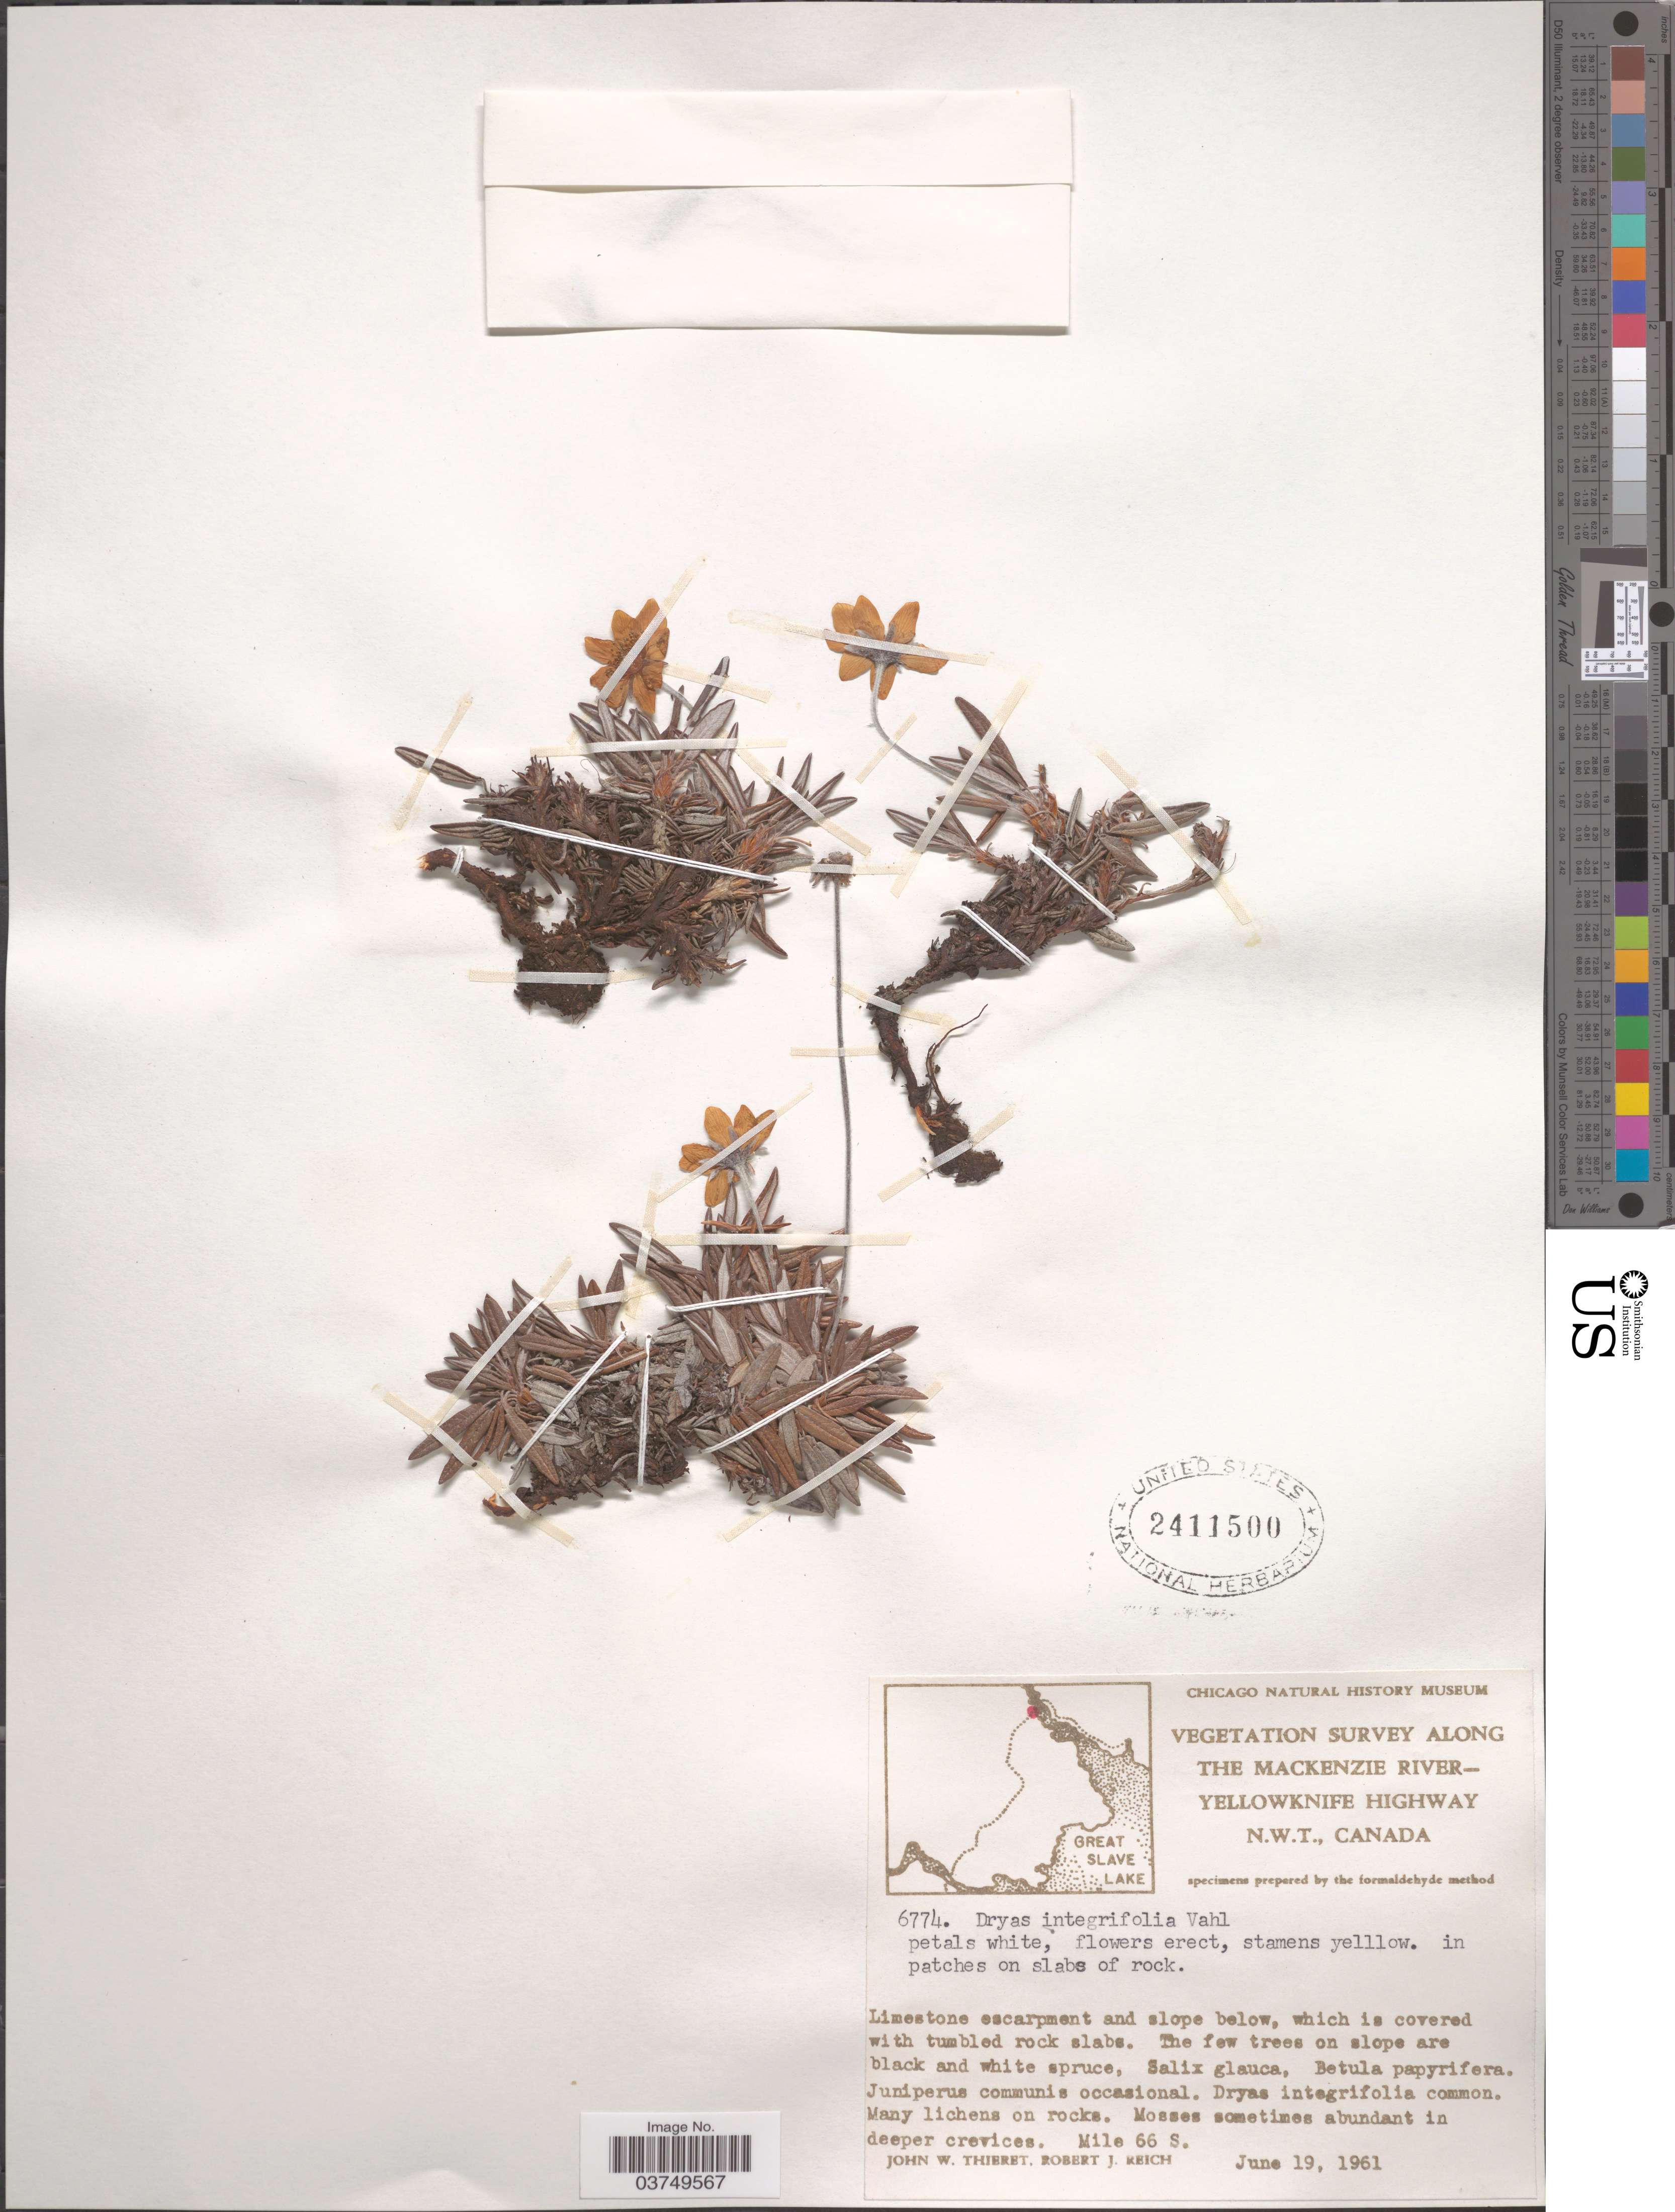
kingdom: Plantae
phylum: Tracheophyta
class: Magnoliopsida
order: Rosales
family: Rosaceae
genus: Dryas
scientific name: Dryas integrifolia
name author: Vahl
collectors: J. W. Thieret & R. Reich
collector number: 6774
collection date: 1961-06-19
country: Canada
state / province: Northwest Territories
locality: Along the Mackenzie River-Yellowknife Highway. Mile 66 S.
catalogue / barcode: US 2411500